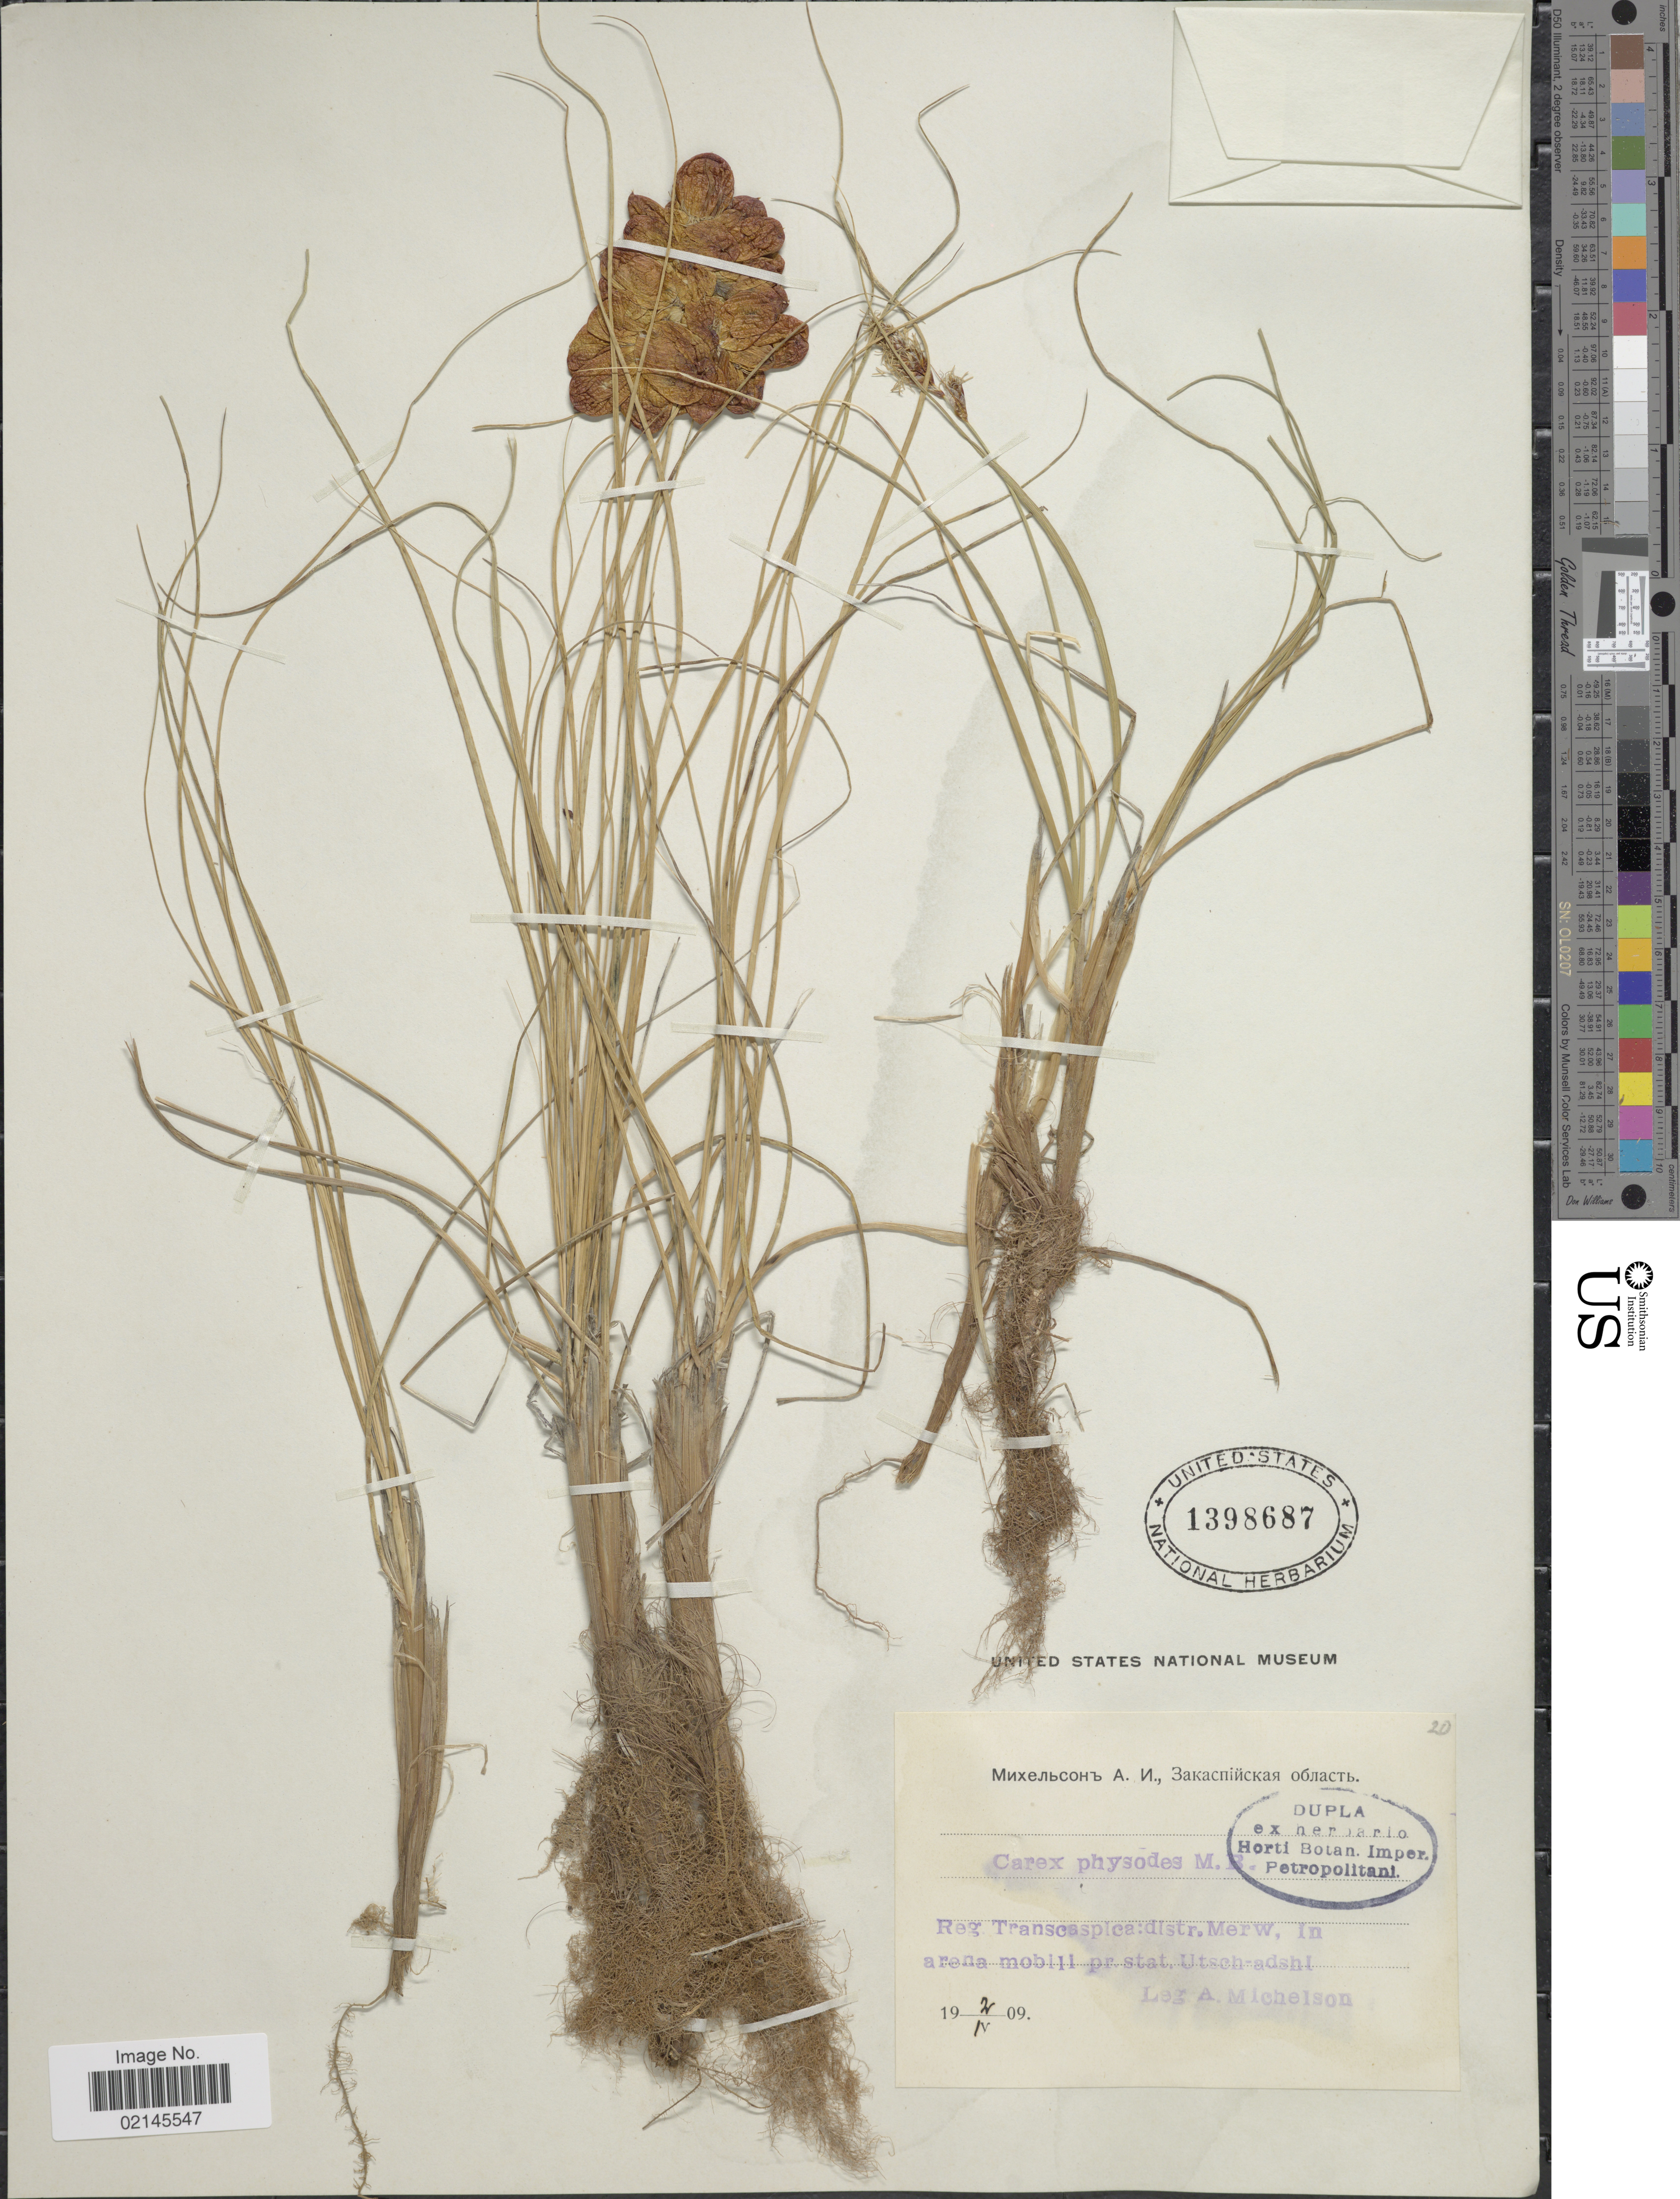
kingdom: Plantae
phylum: Tracheophyta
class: Liliopsida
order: Poales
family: Cyperaceae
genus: Carex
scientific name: Carex physodes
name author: M. Bieb.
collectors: A. Michelson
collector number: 20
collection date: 1909-04-02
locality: Transcaspica, distr. Merw, pr. stat Utsch-adshl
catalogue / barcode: US 1398687